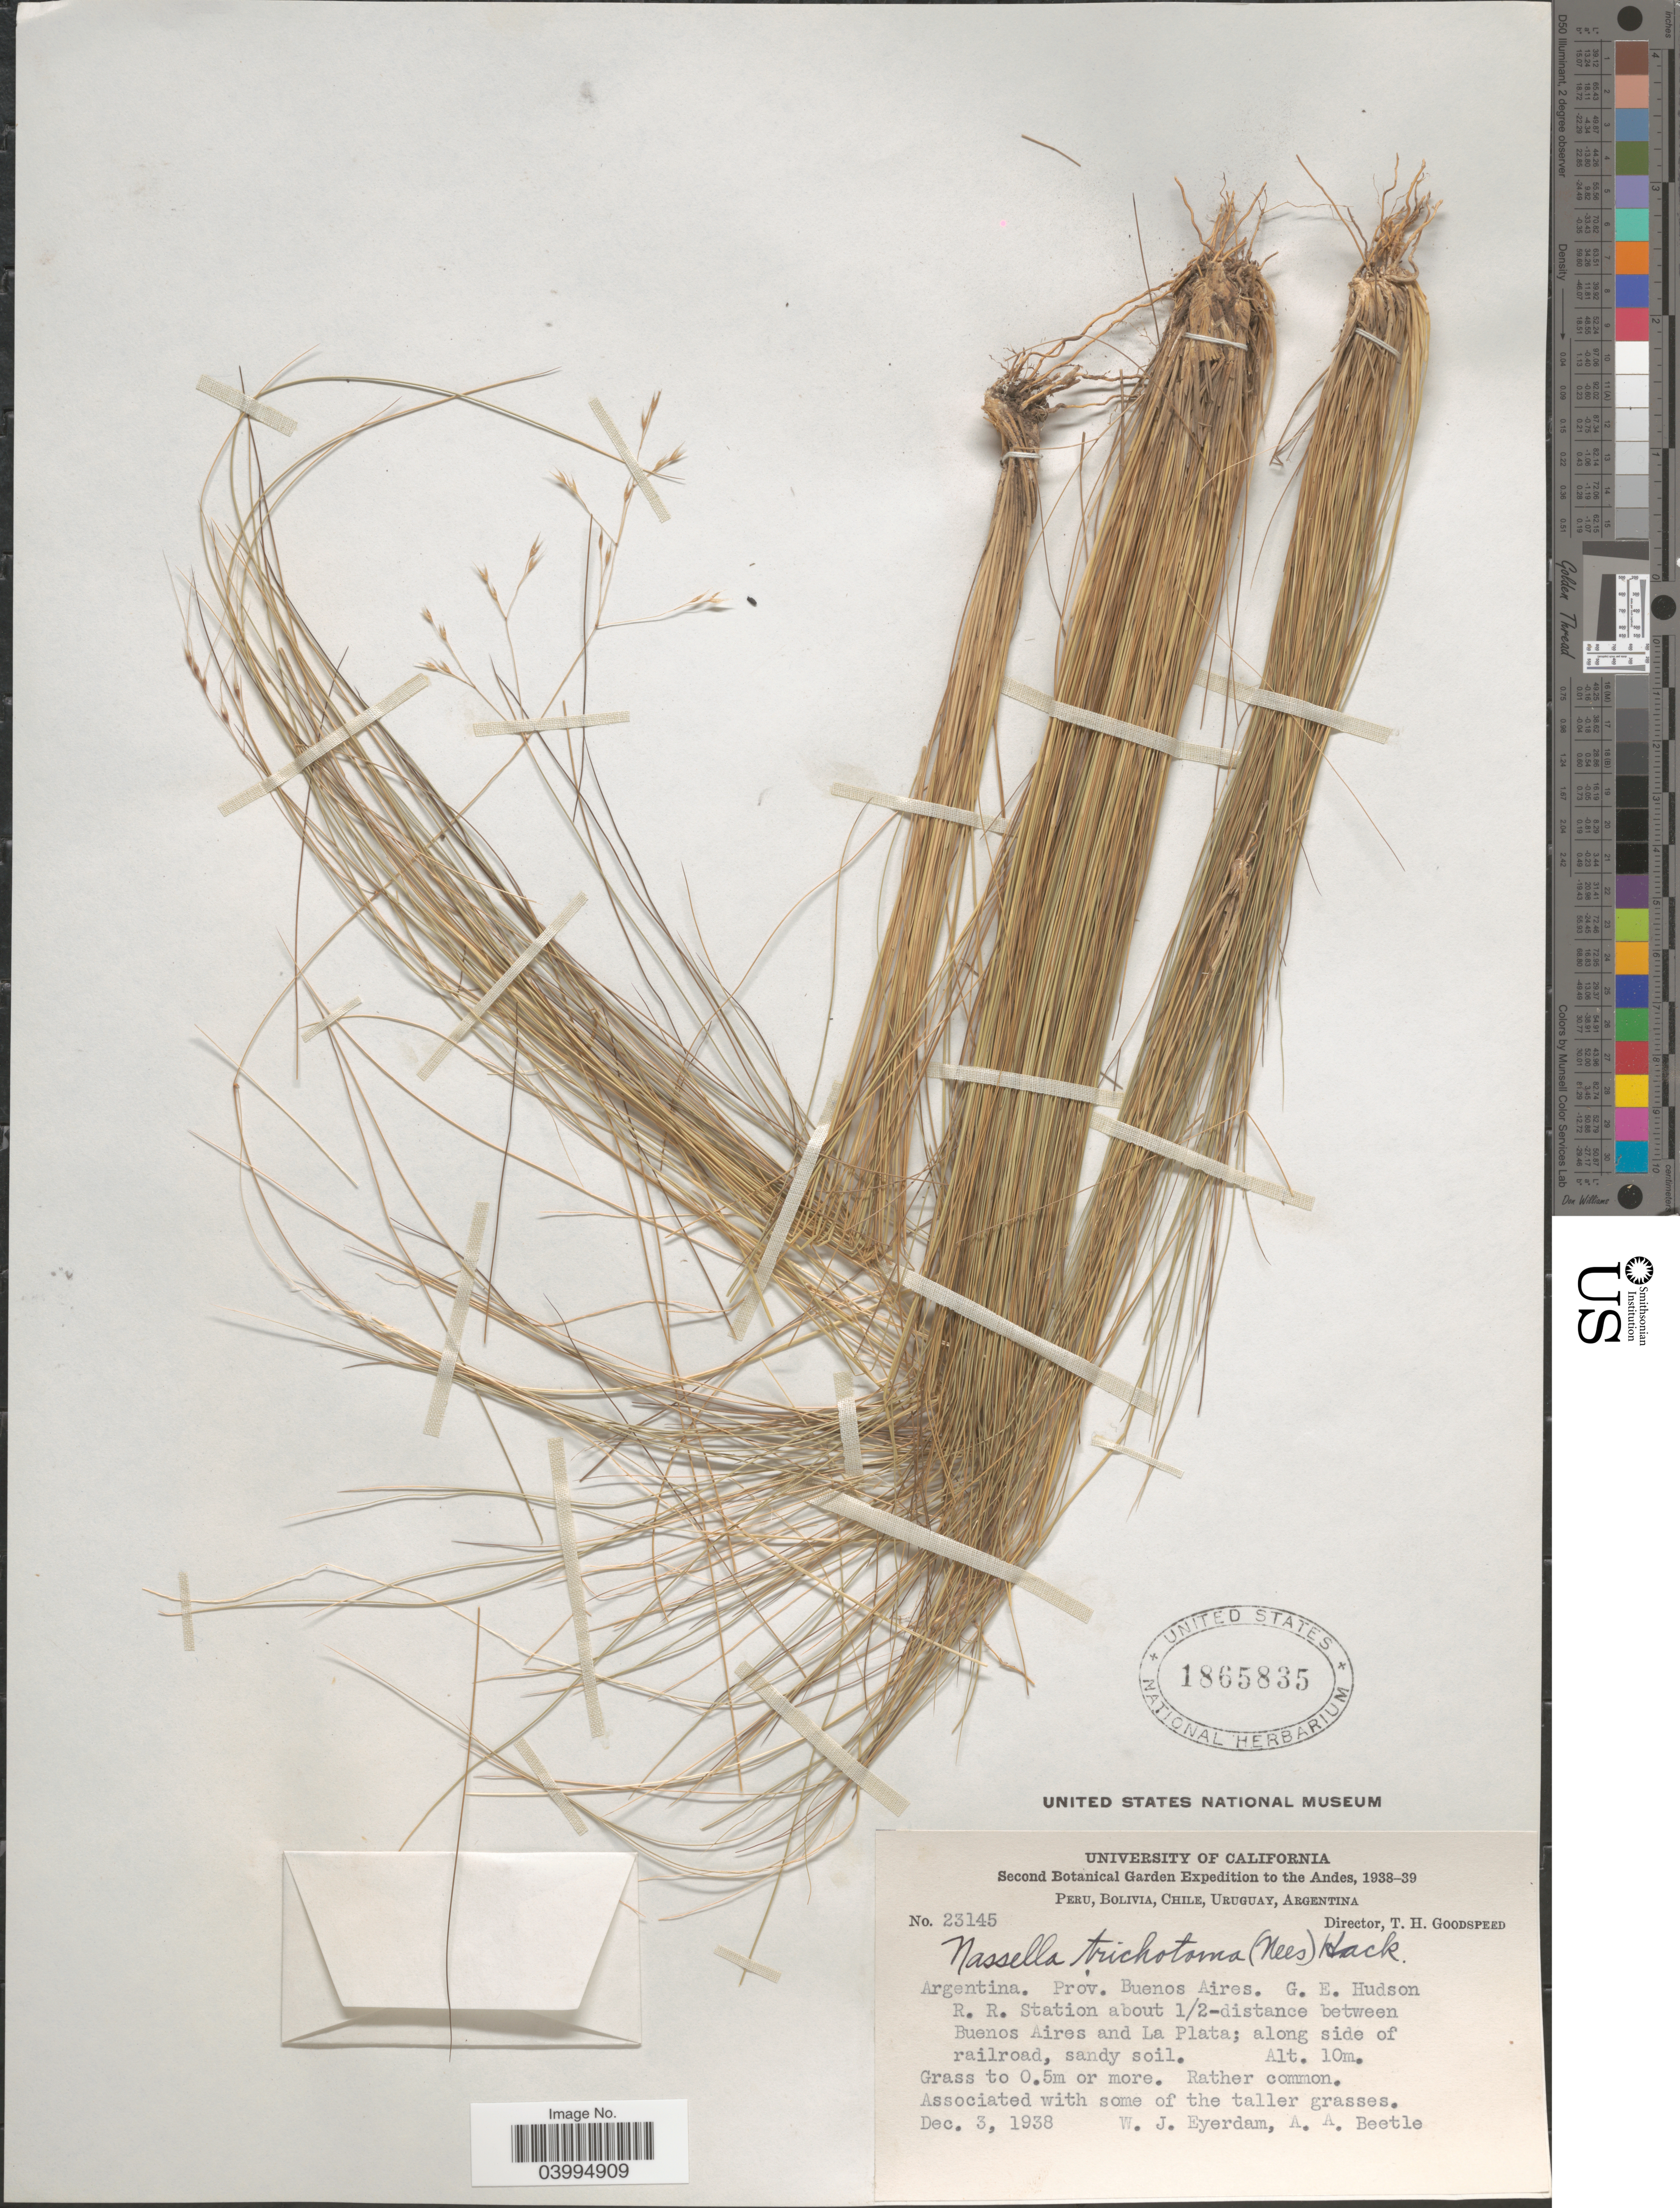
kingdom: Plantae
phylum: Tracheophyta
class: Liliopsida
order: Poales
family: Poaceae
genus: Nassella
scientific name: Nassella trichotoma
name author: (Ness) Hack. ex Arechav.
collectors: W. J. Eyerdam & A. A. Beetle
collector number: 23145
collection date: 1938-12-03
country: Argentina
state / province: Buenos Aires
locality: The Andes. G. E. Hudson. R. R. Station about ½-distance between Buenos Aires and La Plata; along side of railroad.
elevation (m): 10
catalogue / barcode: US 1865835